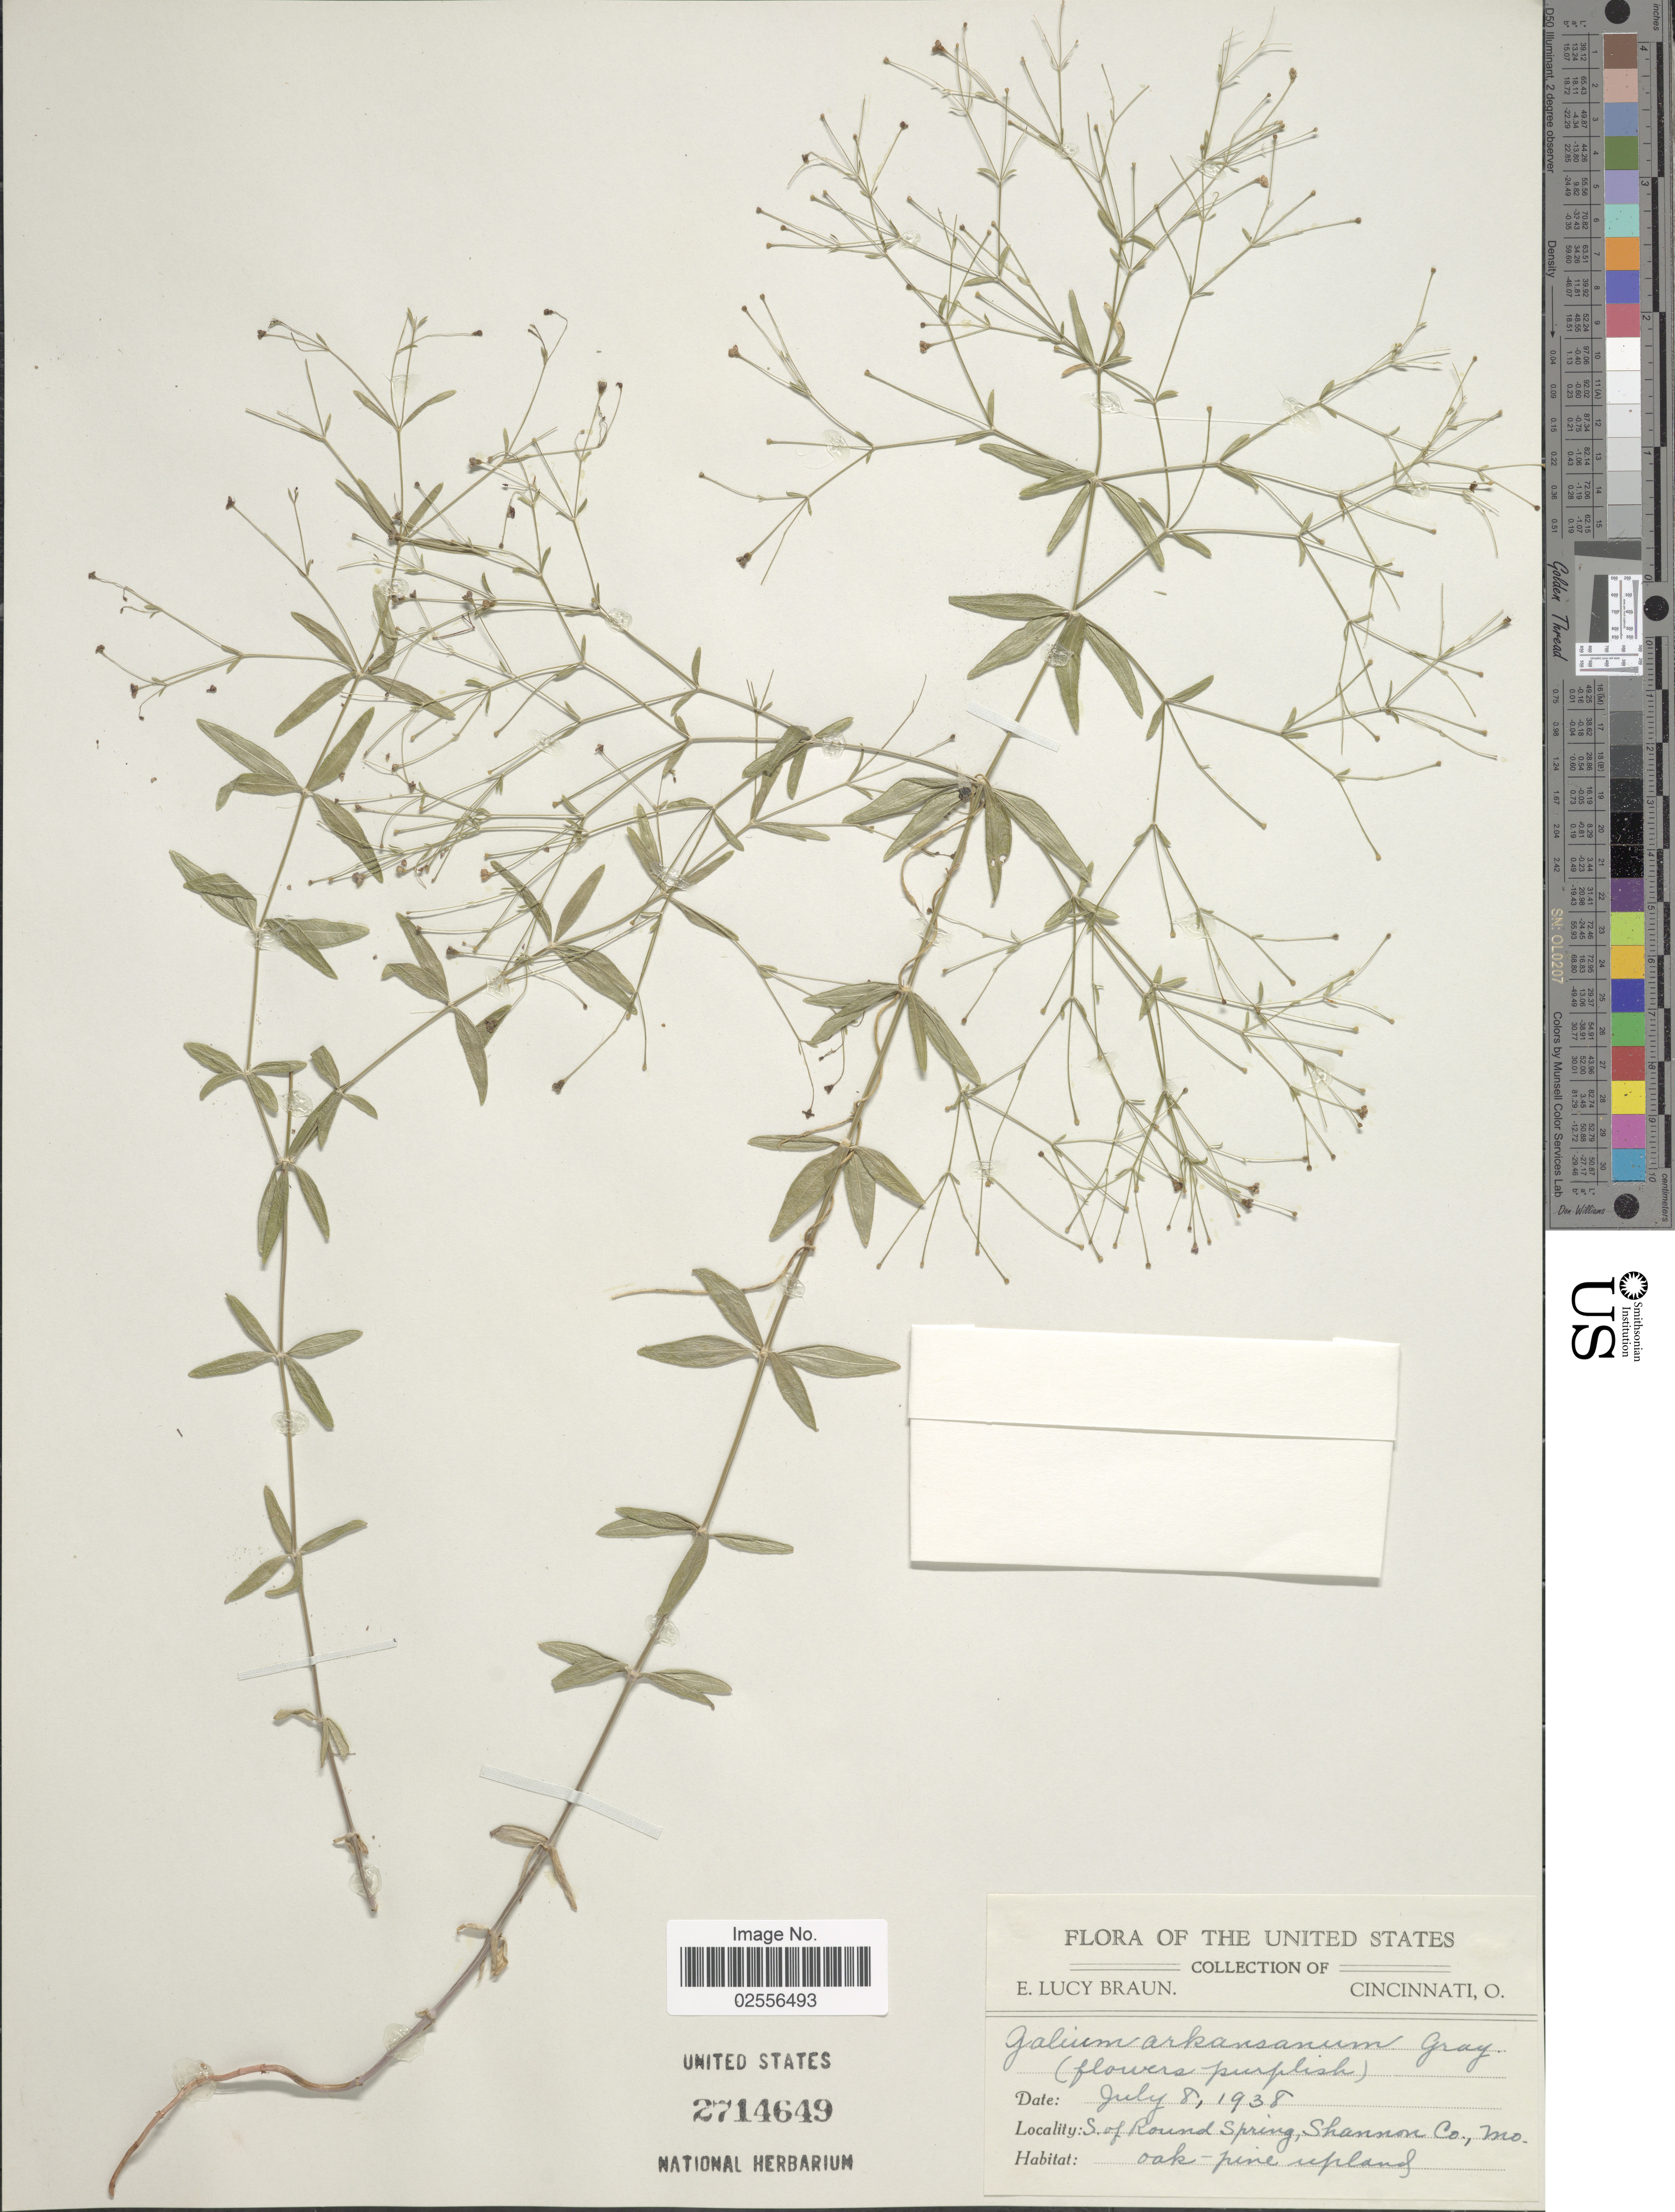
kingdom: Plantae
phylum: Tracheophyta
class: Magnoliopsida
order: Gentianales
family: Rubiaceae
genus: Galium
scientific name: Galium arkansanum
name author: A. Gray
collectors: E. L. Braun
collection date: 1938-07-08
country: United States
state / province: Missouri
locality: S. of Round Spring, Shannon Co. oak-pine upland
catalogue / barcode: US 2714649